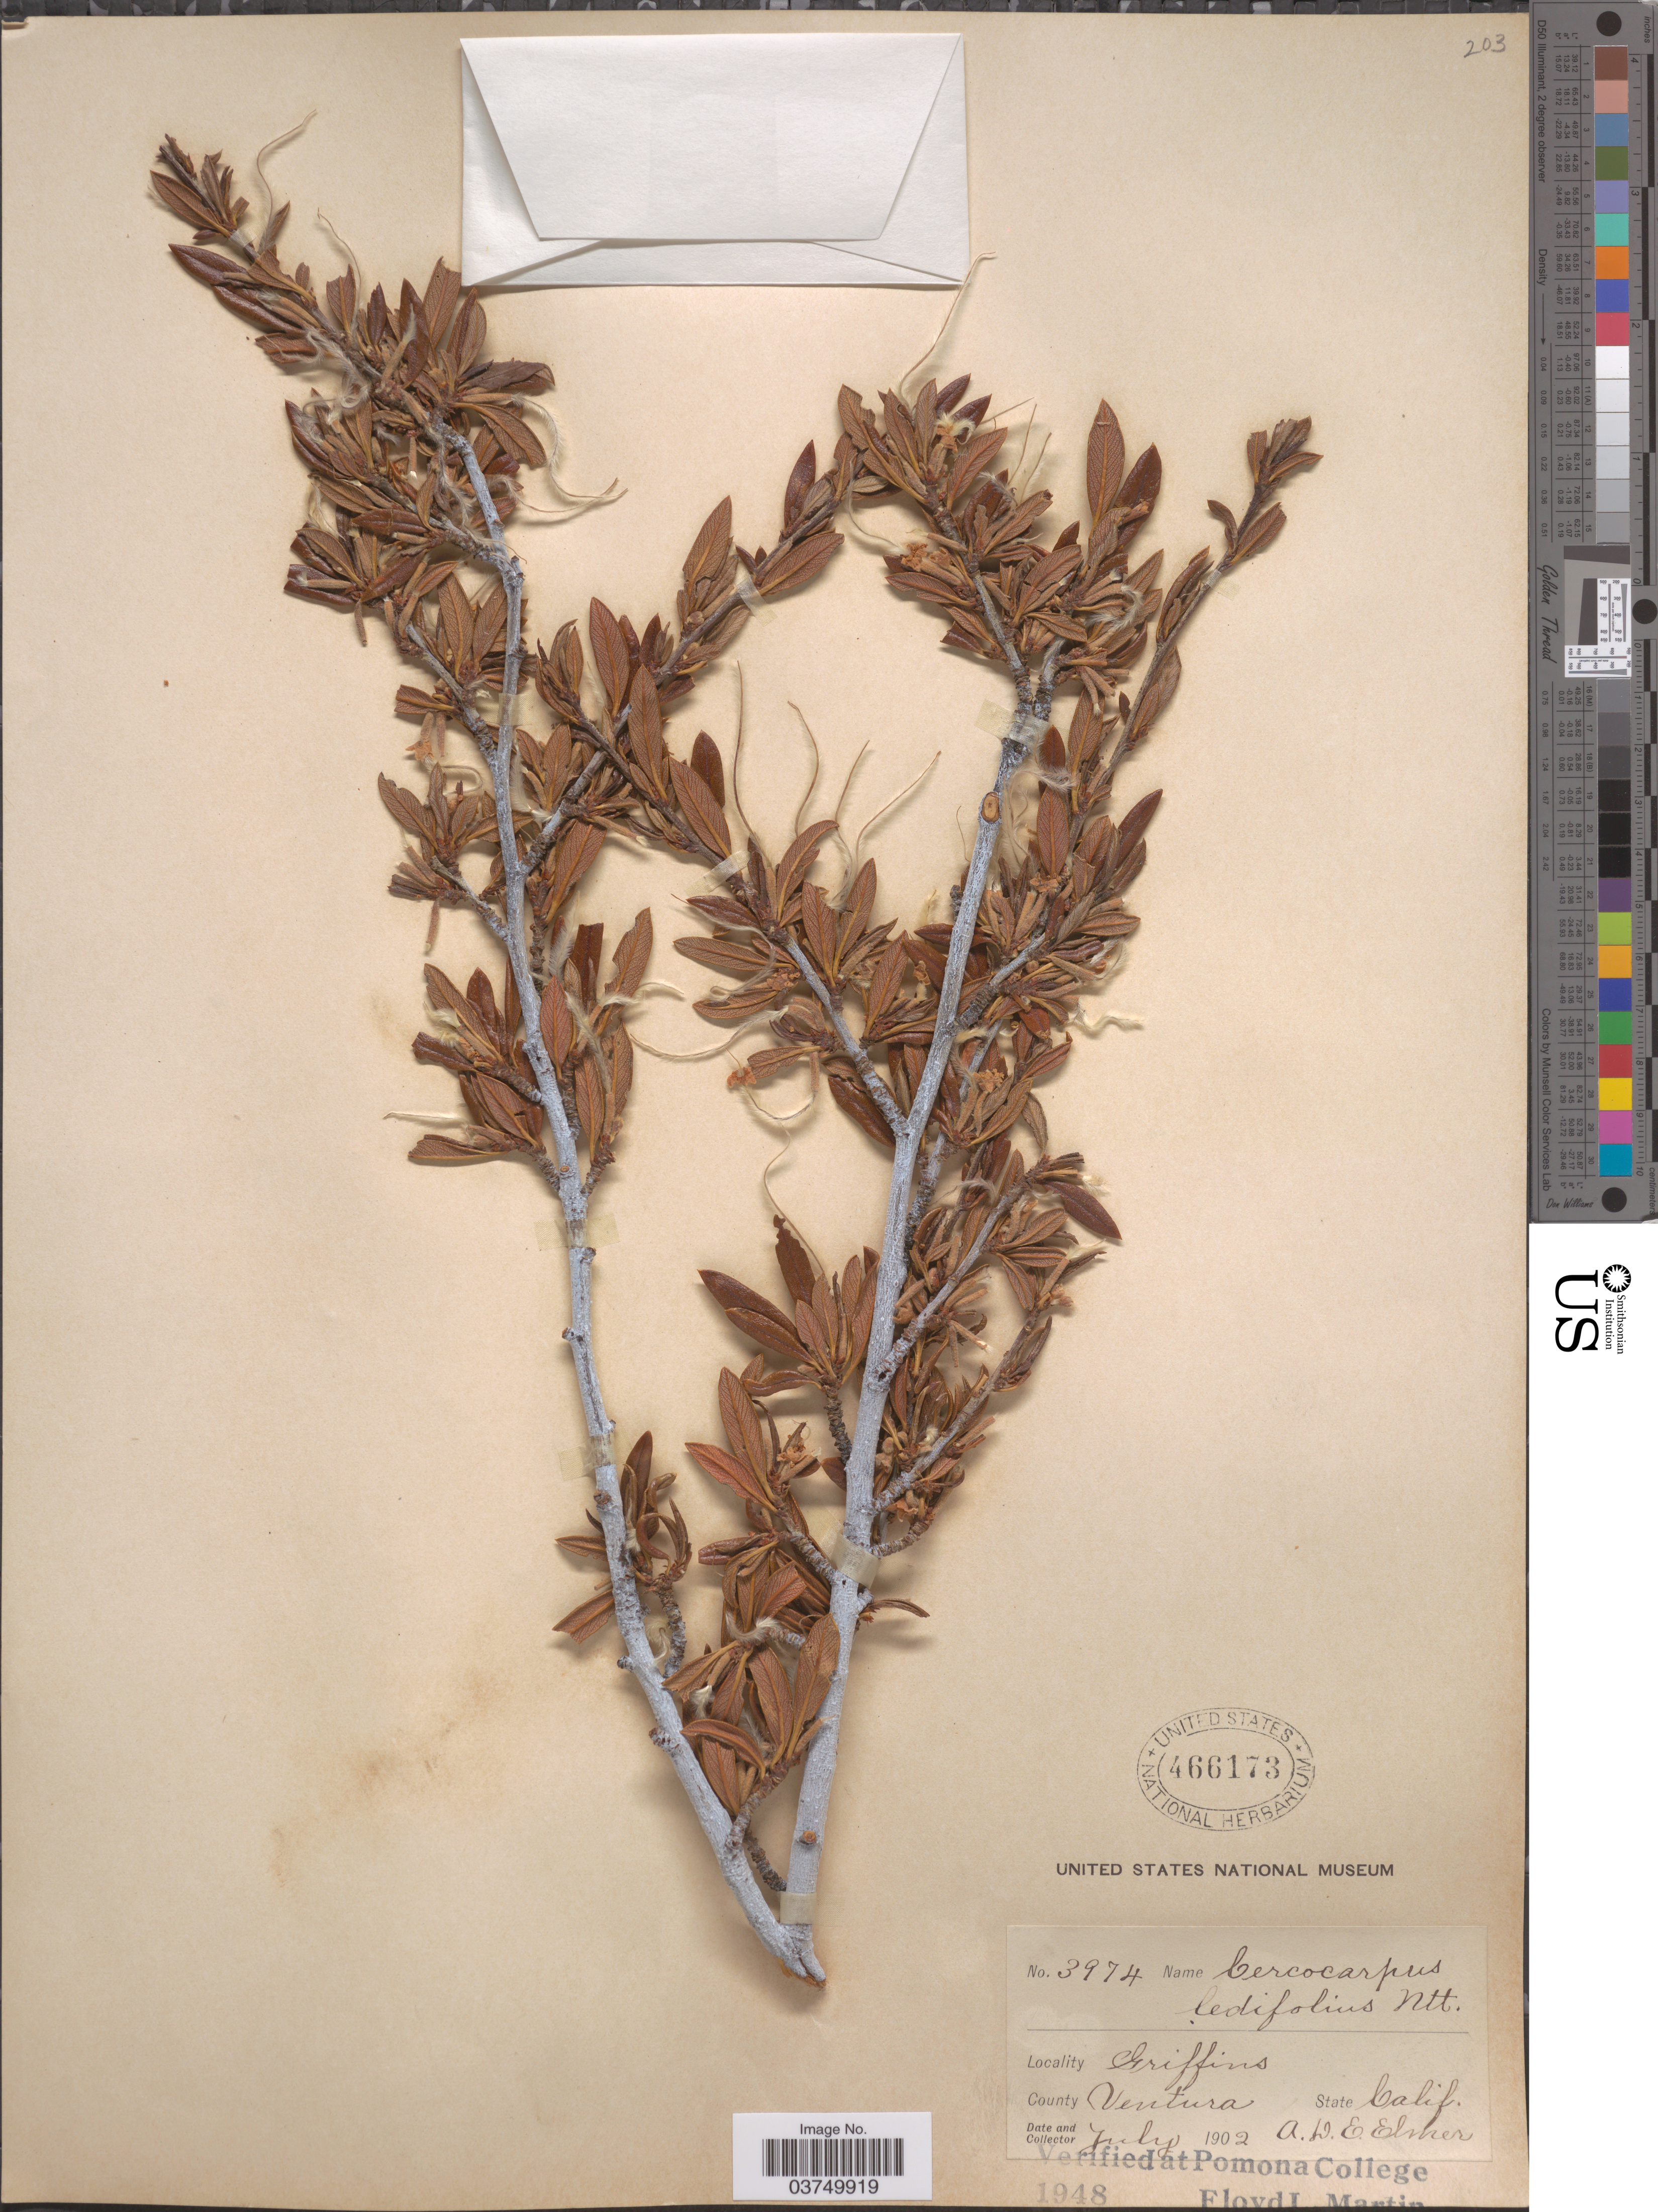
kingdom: Plantae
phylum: Tracheophyta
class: Magnoliopsida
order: Rosales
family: Rosaceae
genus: Cercocarpus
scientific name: Cercocarpus ledifolius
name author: Nutt.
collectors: A. D. E. Elmer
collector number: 3974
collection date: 1902-07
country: United States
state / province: California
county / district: Ventura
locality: Griffins. County Ventura.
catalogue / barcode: US 466173